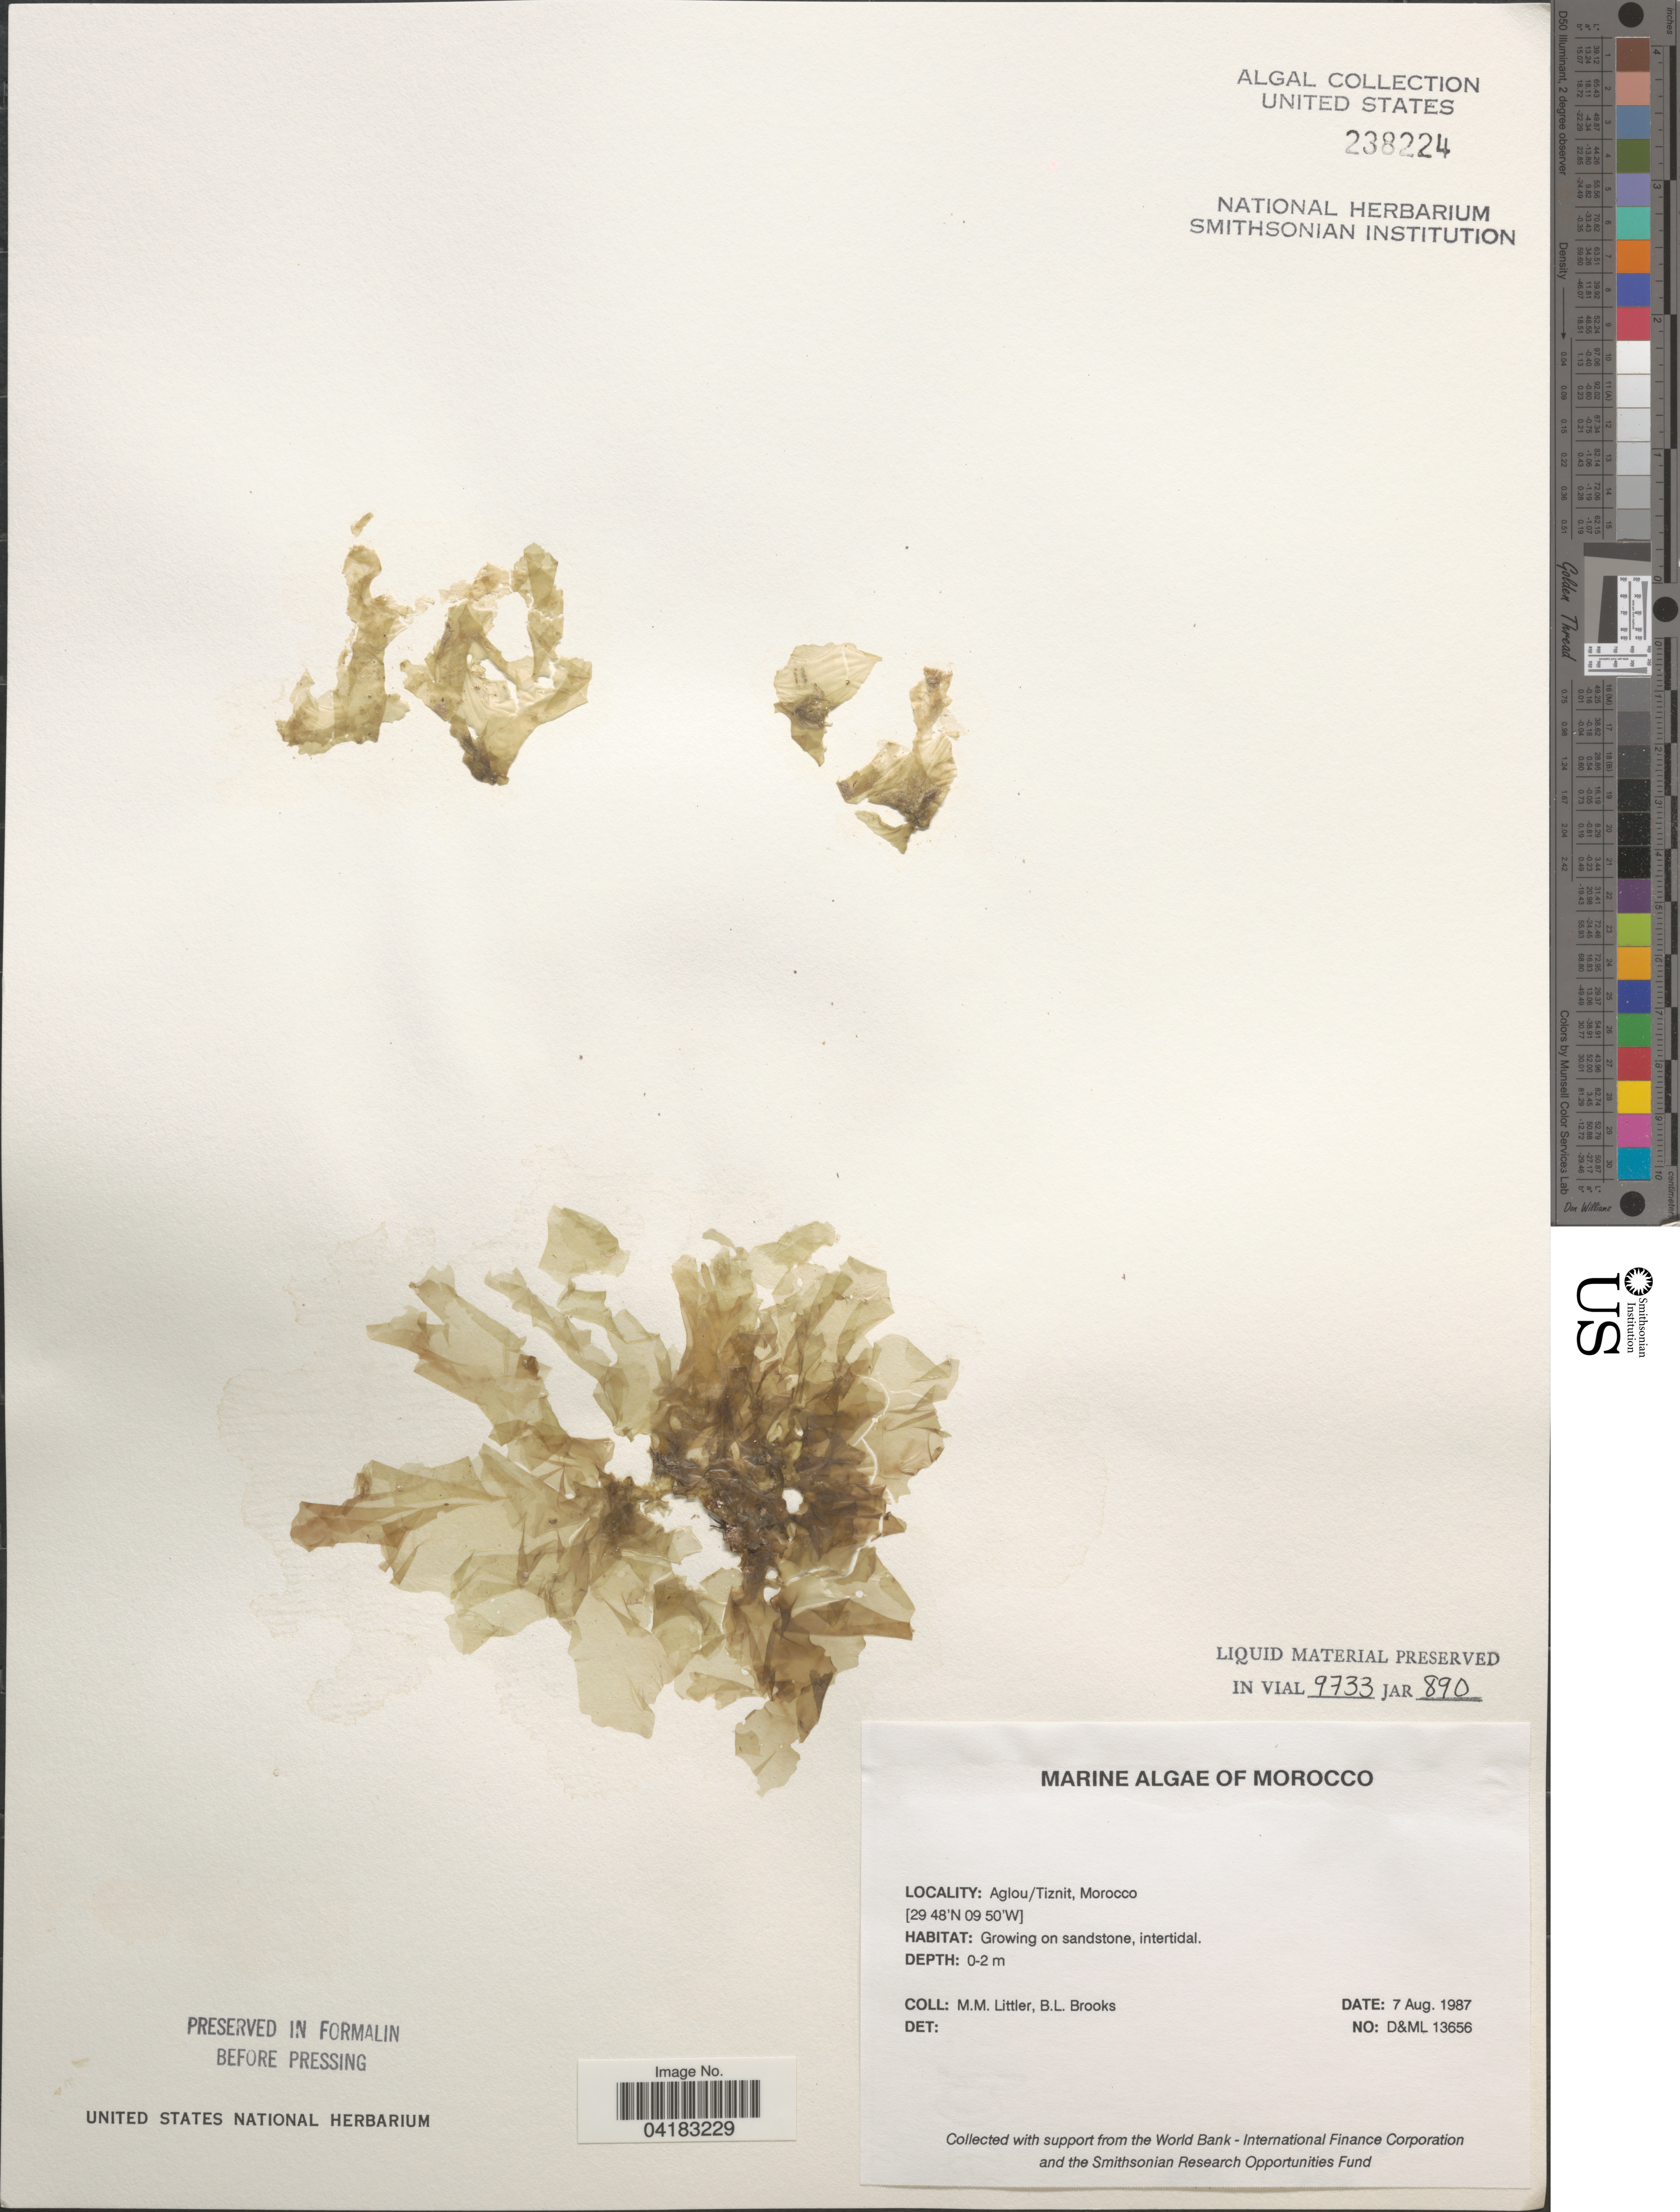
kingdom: Plantae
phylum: Chlorophyta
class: Ulvophyceae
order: Ulvales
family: Ulvaceae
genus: Ulva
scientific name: Ulva sp.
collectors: B. Brooks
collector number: D&ML13656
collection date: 1987-08-07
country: Morocco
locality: Aglou/Tiznit.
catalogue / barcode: US 238224